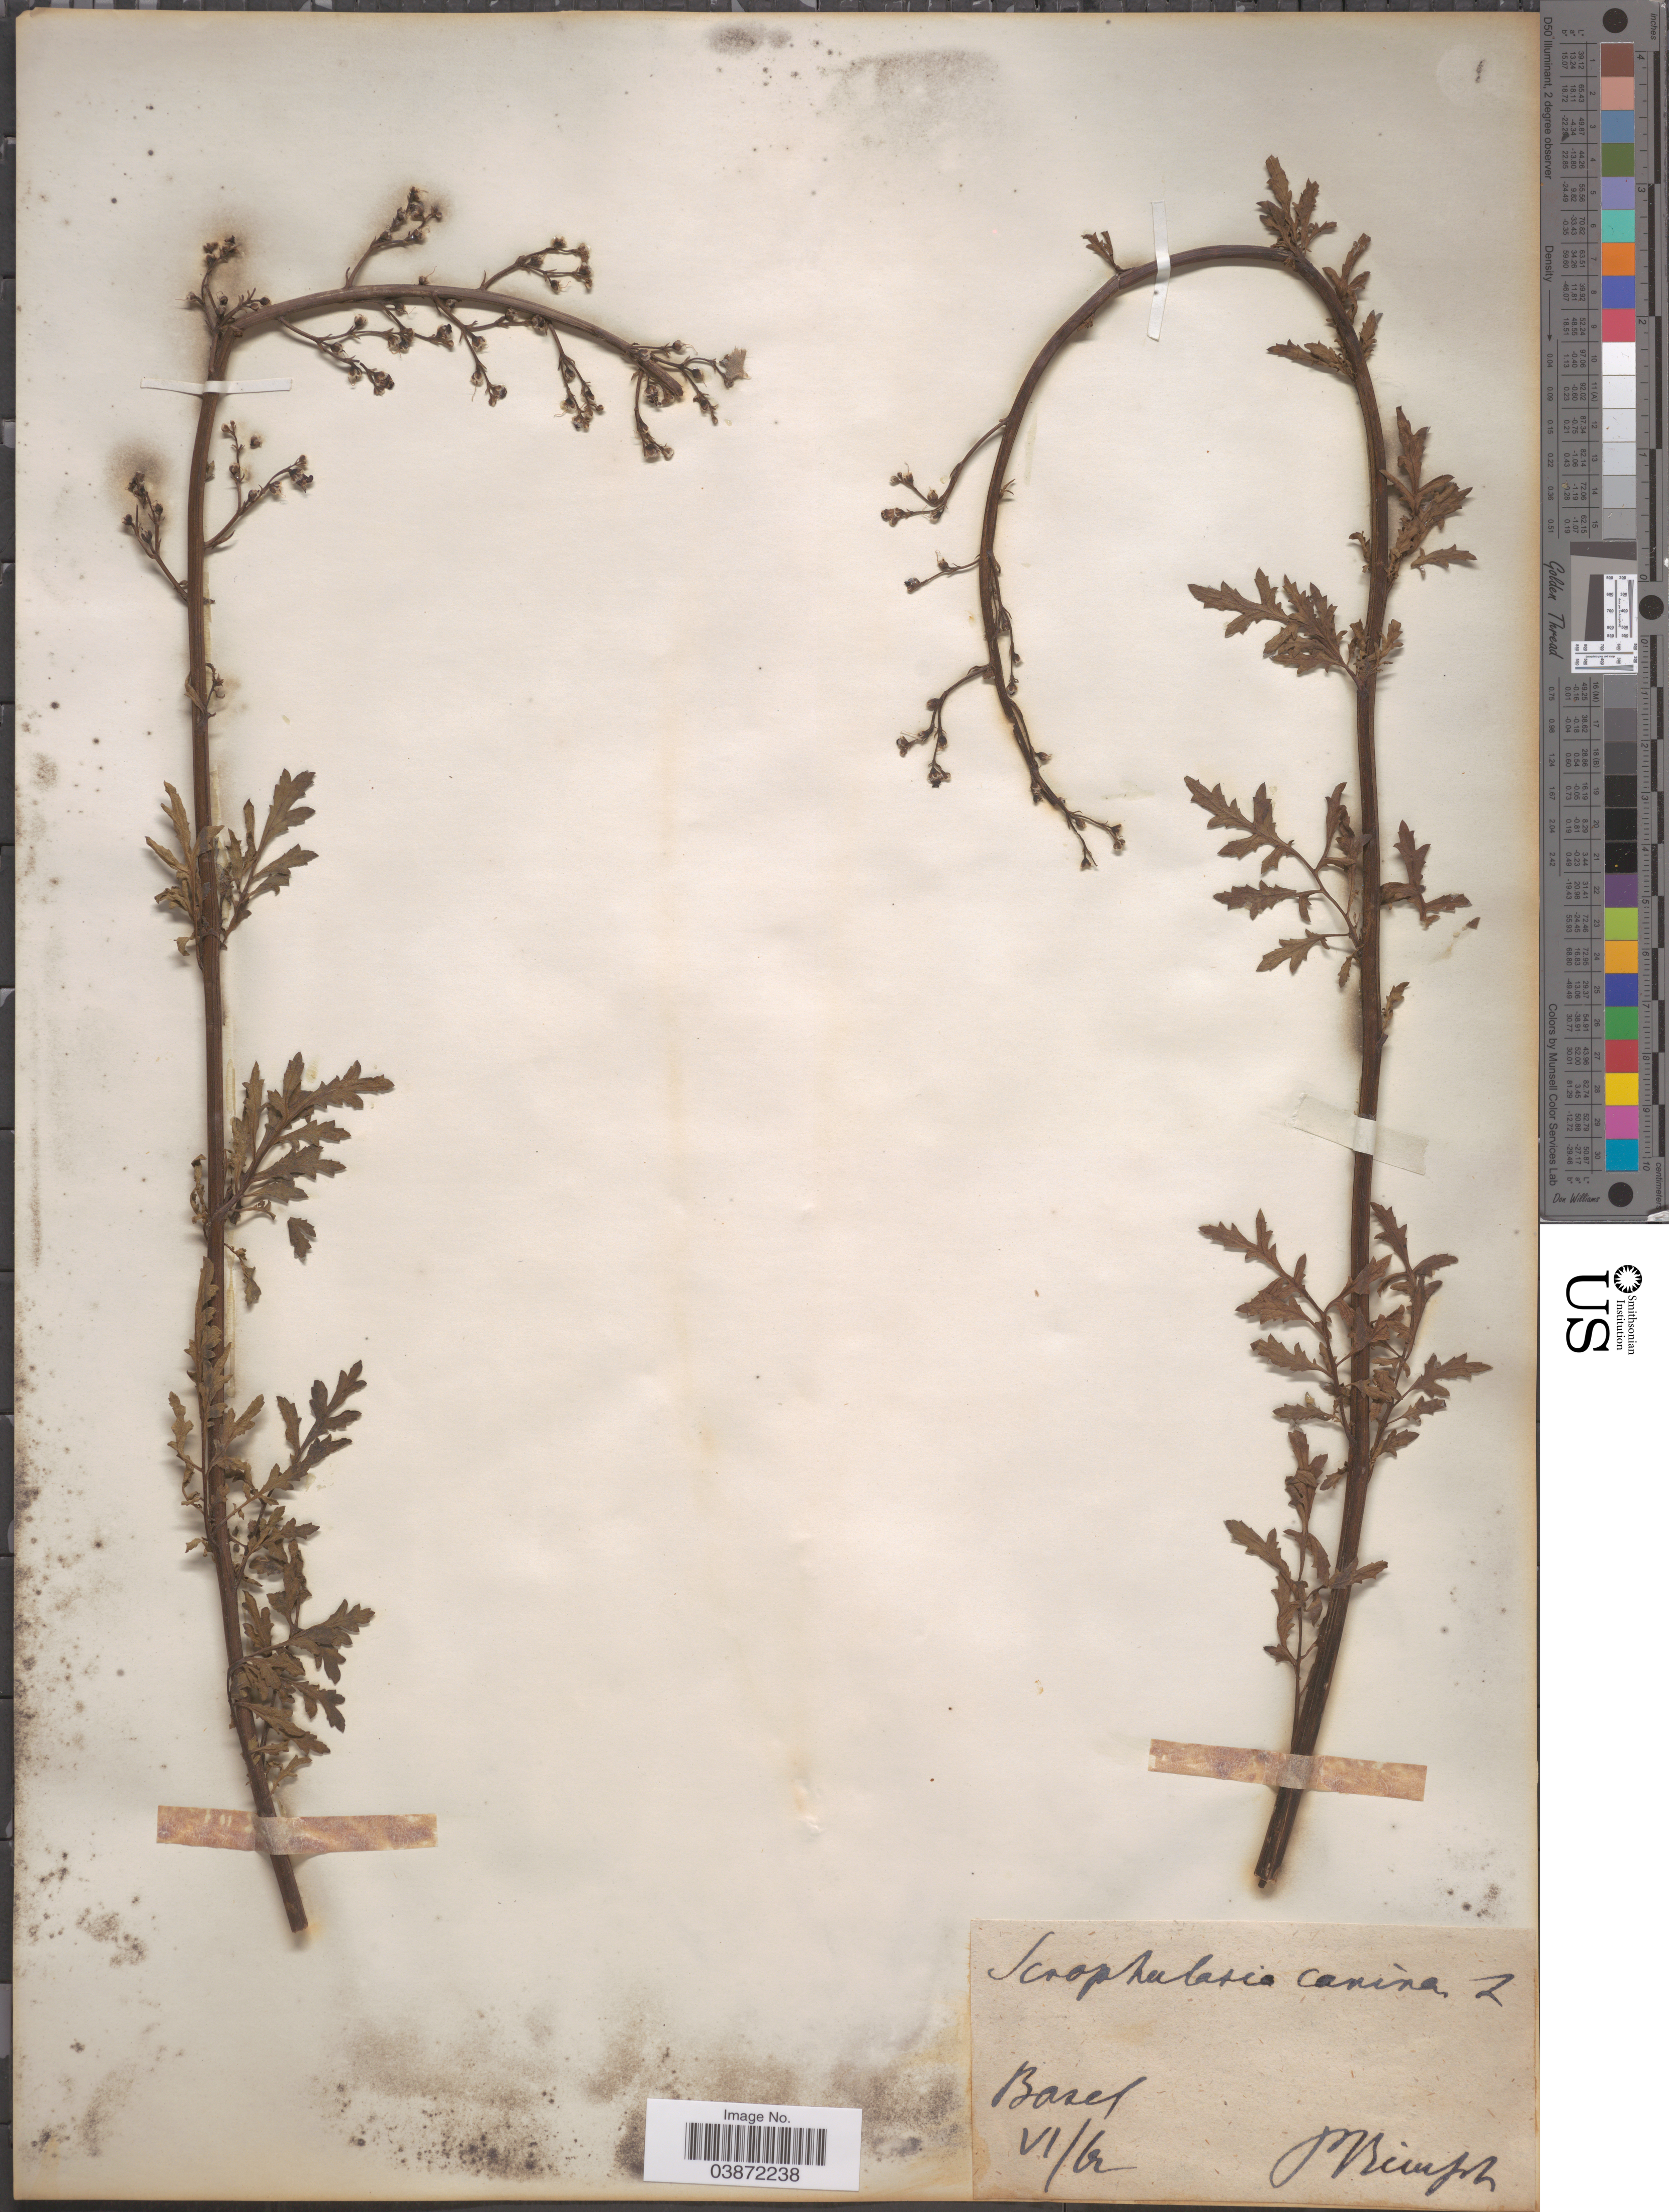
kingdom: Plantae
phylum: Tracheophyta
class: Magnoliopsida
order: Lamiales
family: Scrophulariaceae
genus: Scrophularia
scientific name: Scrophularia canina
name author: L.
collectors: P. Reinsch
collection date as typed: Transcribed d/m/y: /6/62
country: Switzerland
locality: Basel.